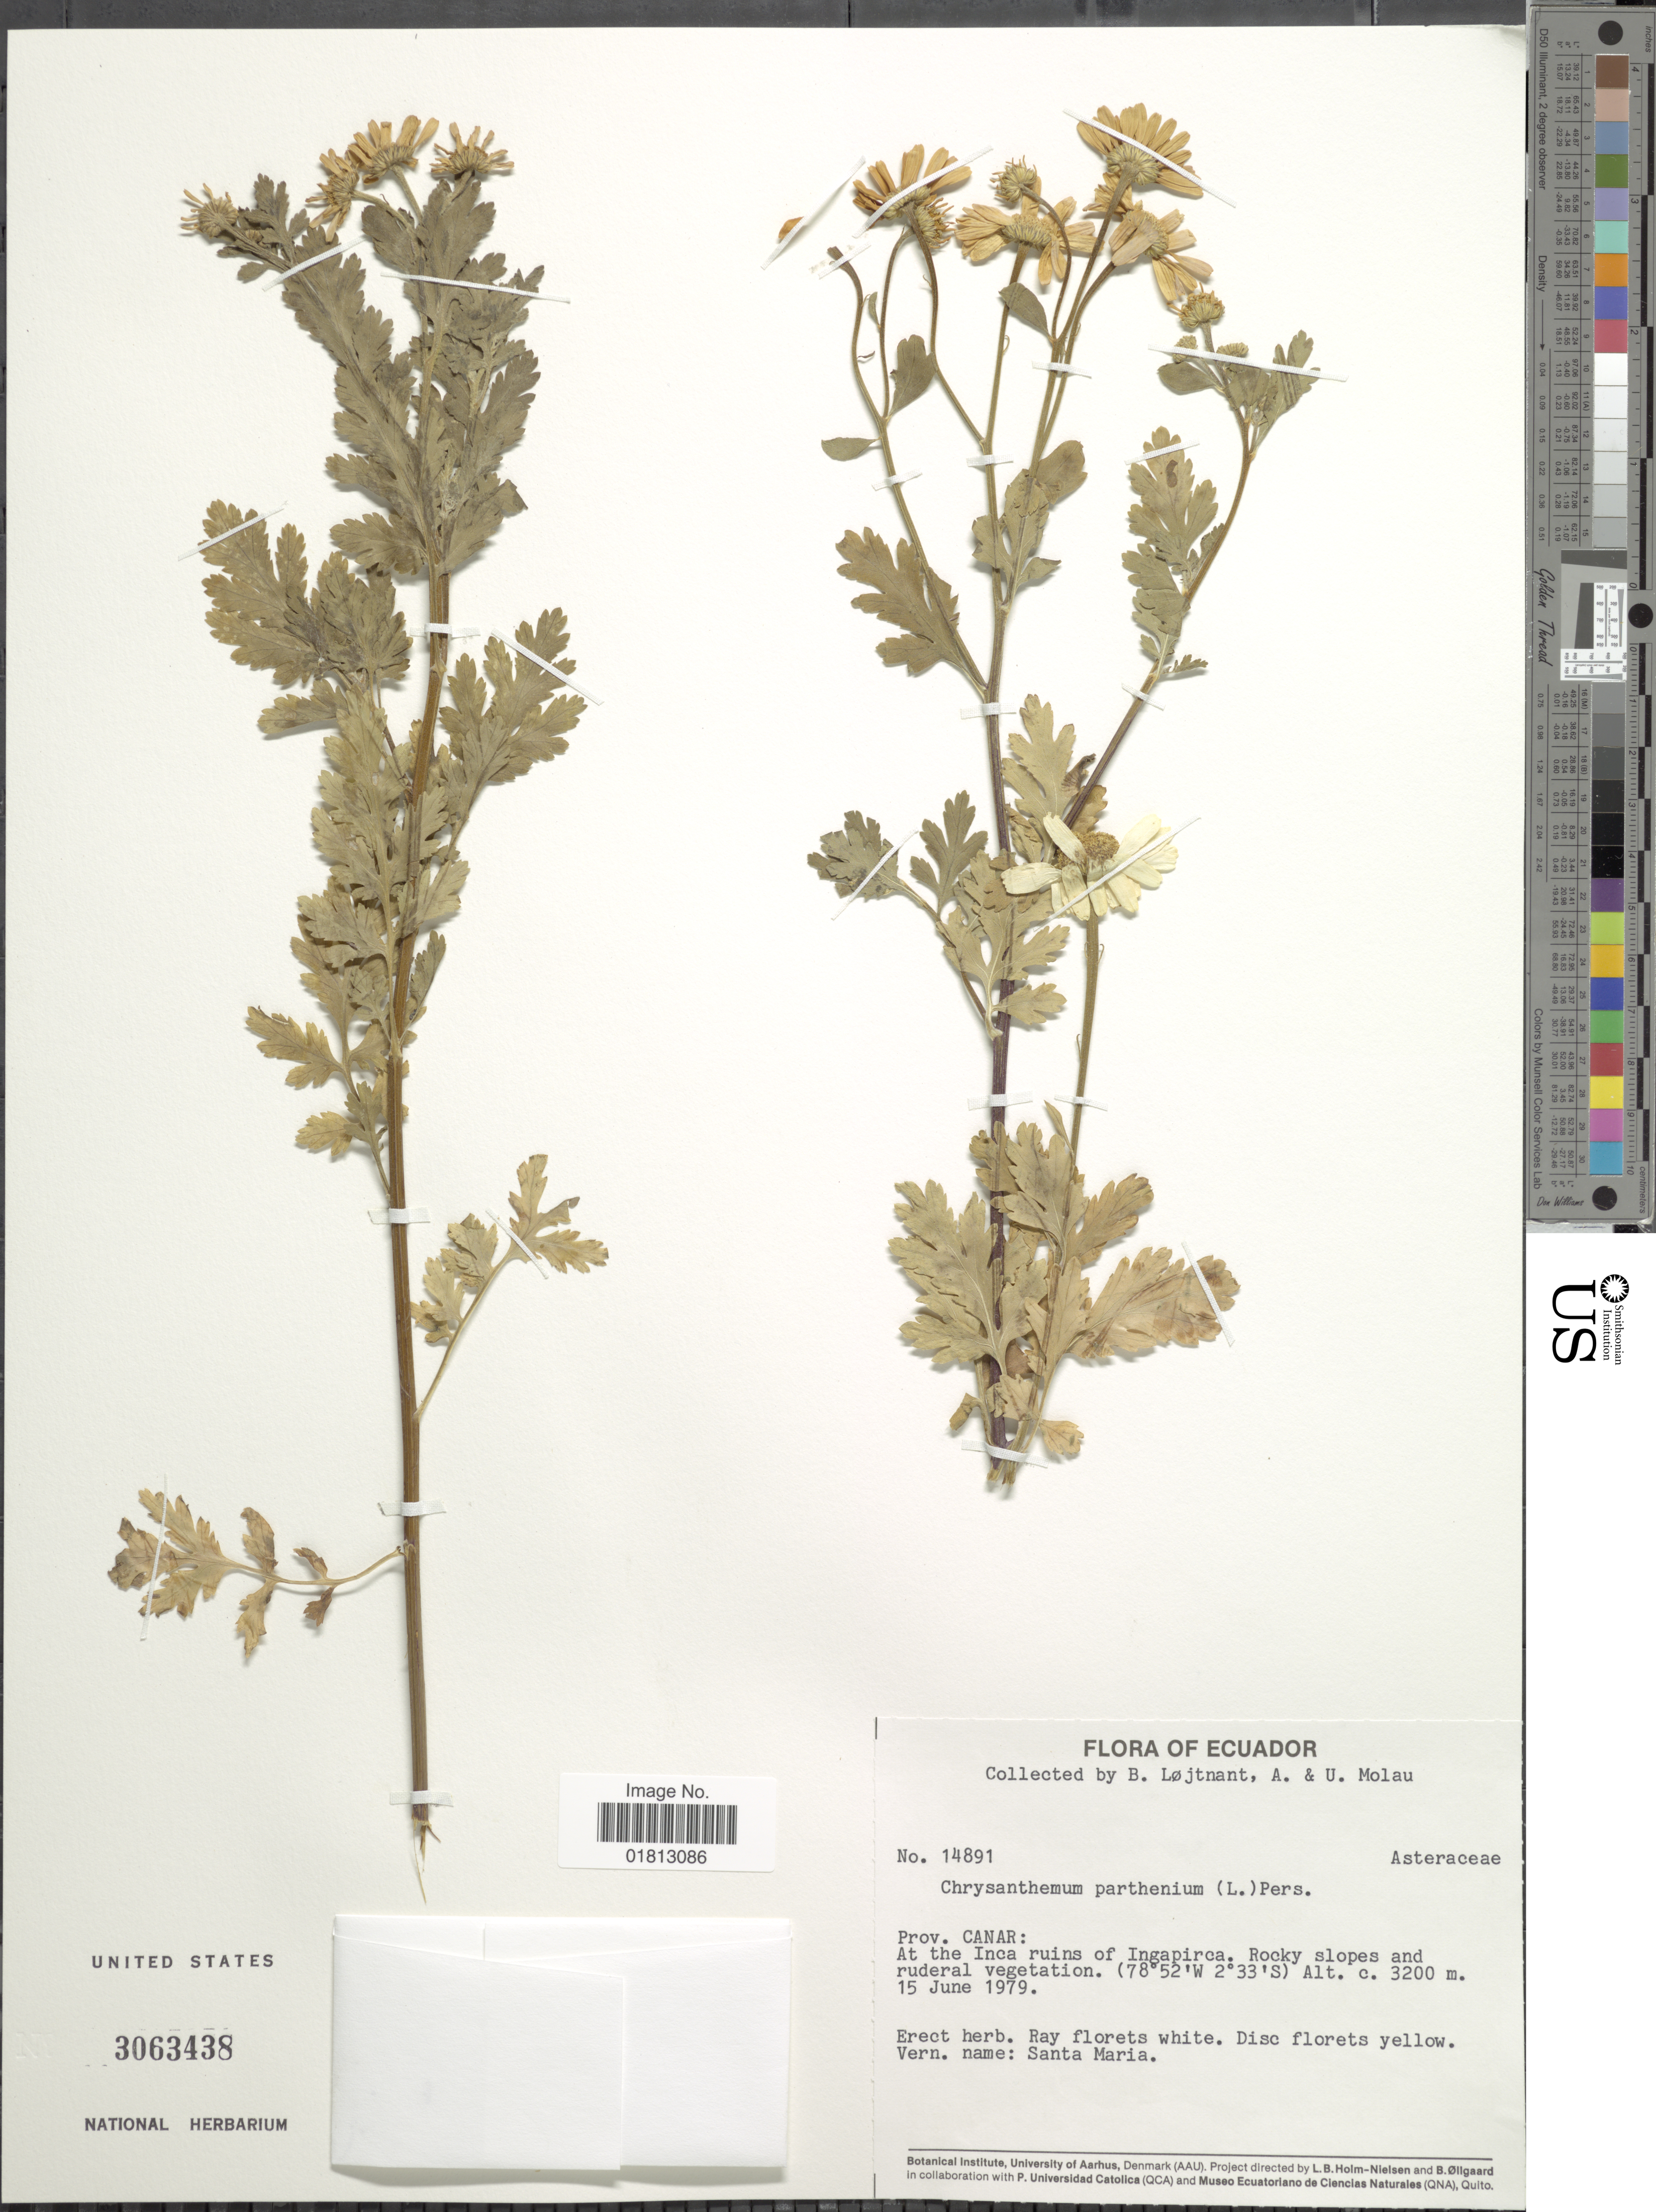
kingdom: Plantae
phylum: Tracheophyta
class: Magnoliopsida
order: Asterales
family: Asteraceae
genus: Tanacetum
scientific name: Tanacetum parthenium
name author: (L.) Sch. Bip.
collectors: B. Löjtnant, A. Molau & U. Molau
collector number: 14891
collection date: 1979-06-15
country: Ecuador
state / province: Cañar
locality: Prov. Canar: At the Inca ruins of Ingapirca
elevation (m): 3200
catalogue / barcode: US 3063438